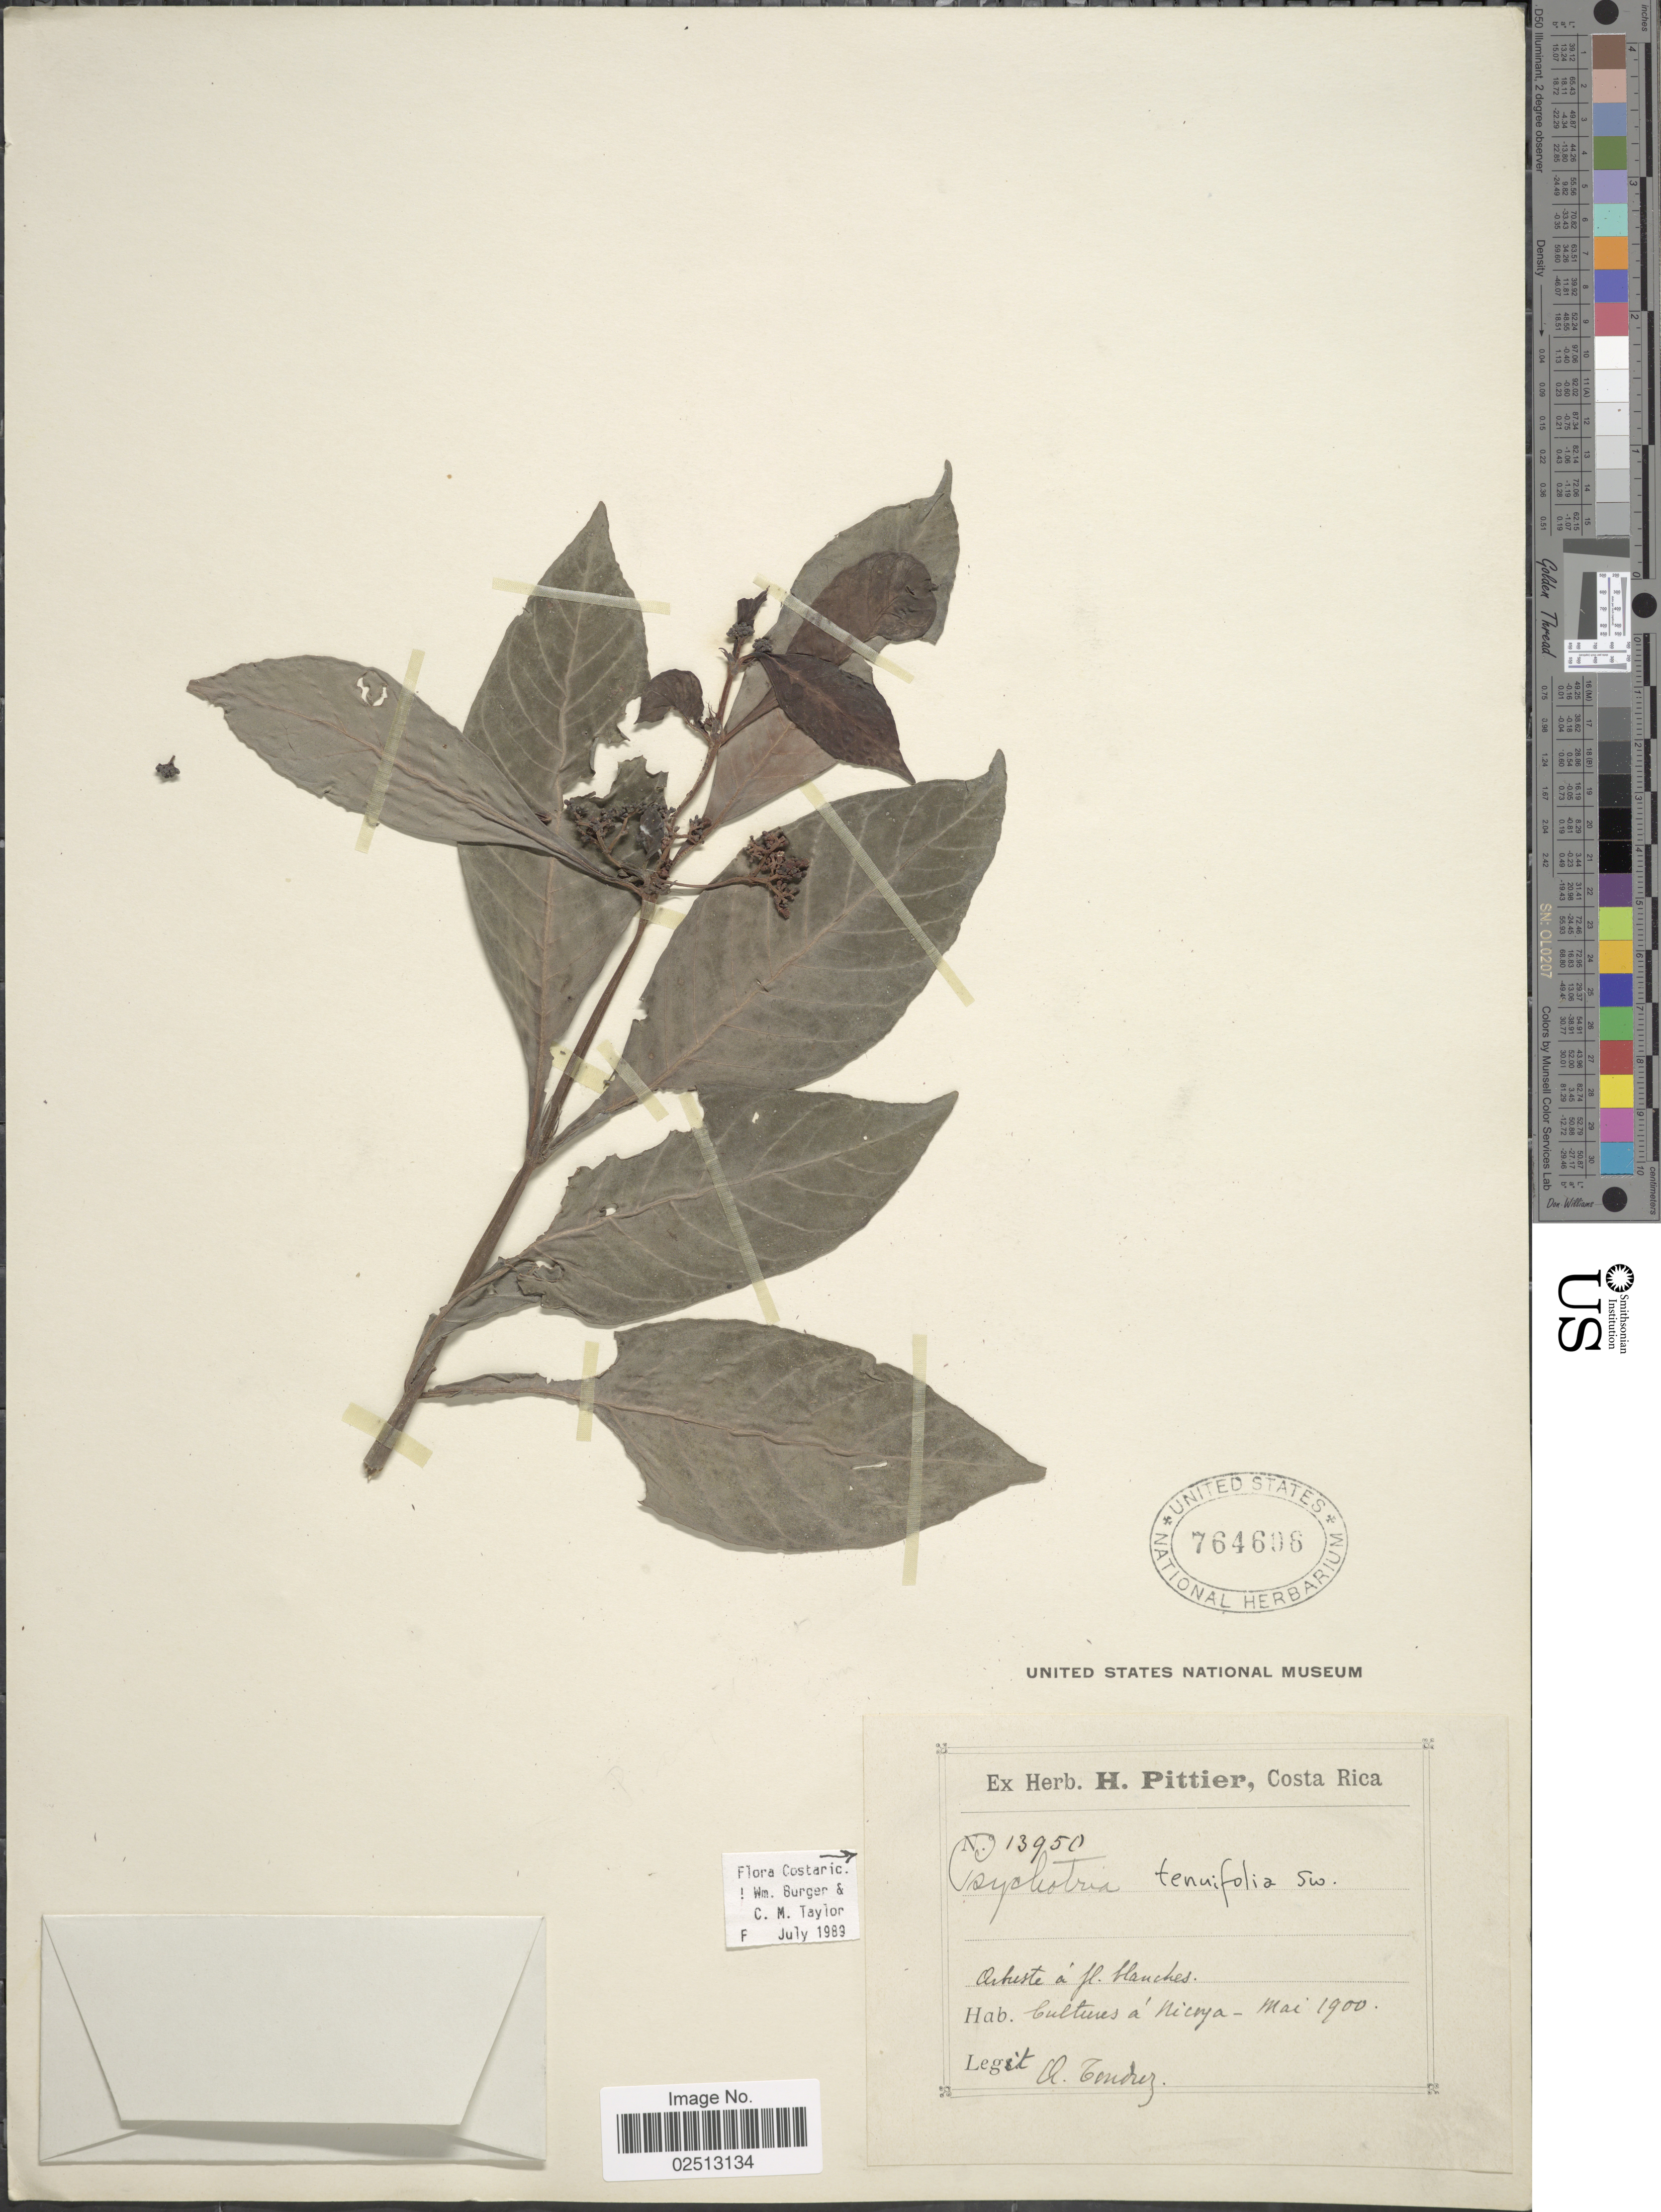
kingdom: Plantae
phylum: Tracheophyta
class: Magnoliopsida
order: Gentianales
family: Rubiaceae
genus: Psychotria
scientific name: Psychotria tenuifolia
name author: Sw.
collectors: A. Tonduz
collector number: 13950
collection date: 1900-05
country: Costa Rica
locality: Cultures á Nicoya.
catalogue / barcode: US 764608